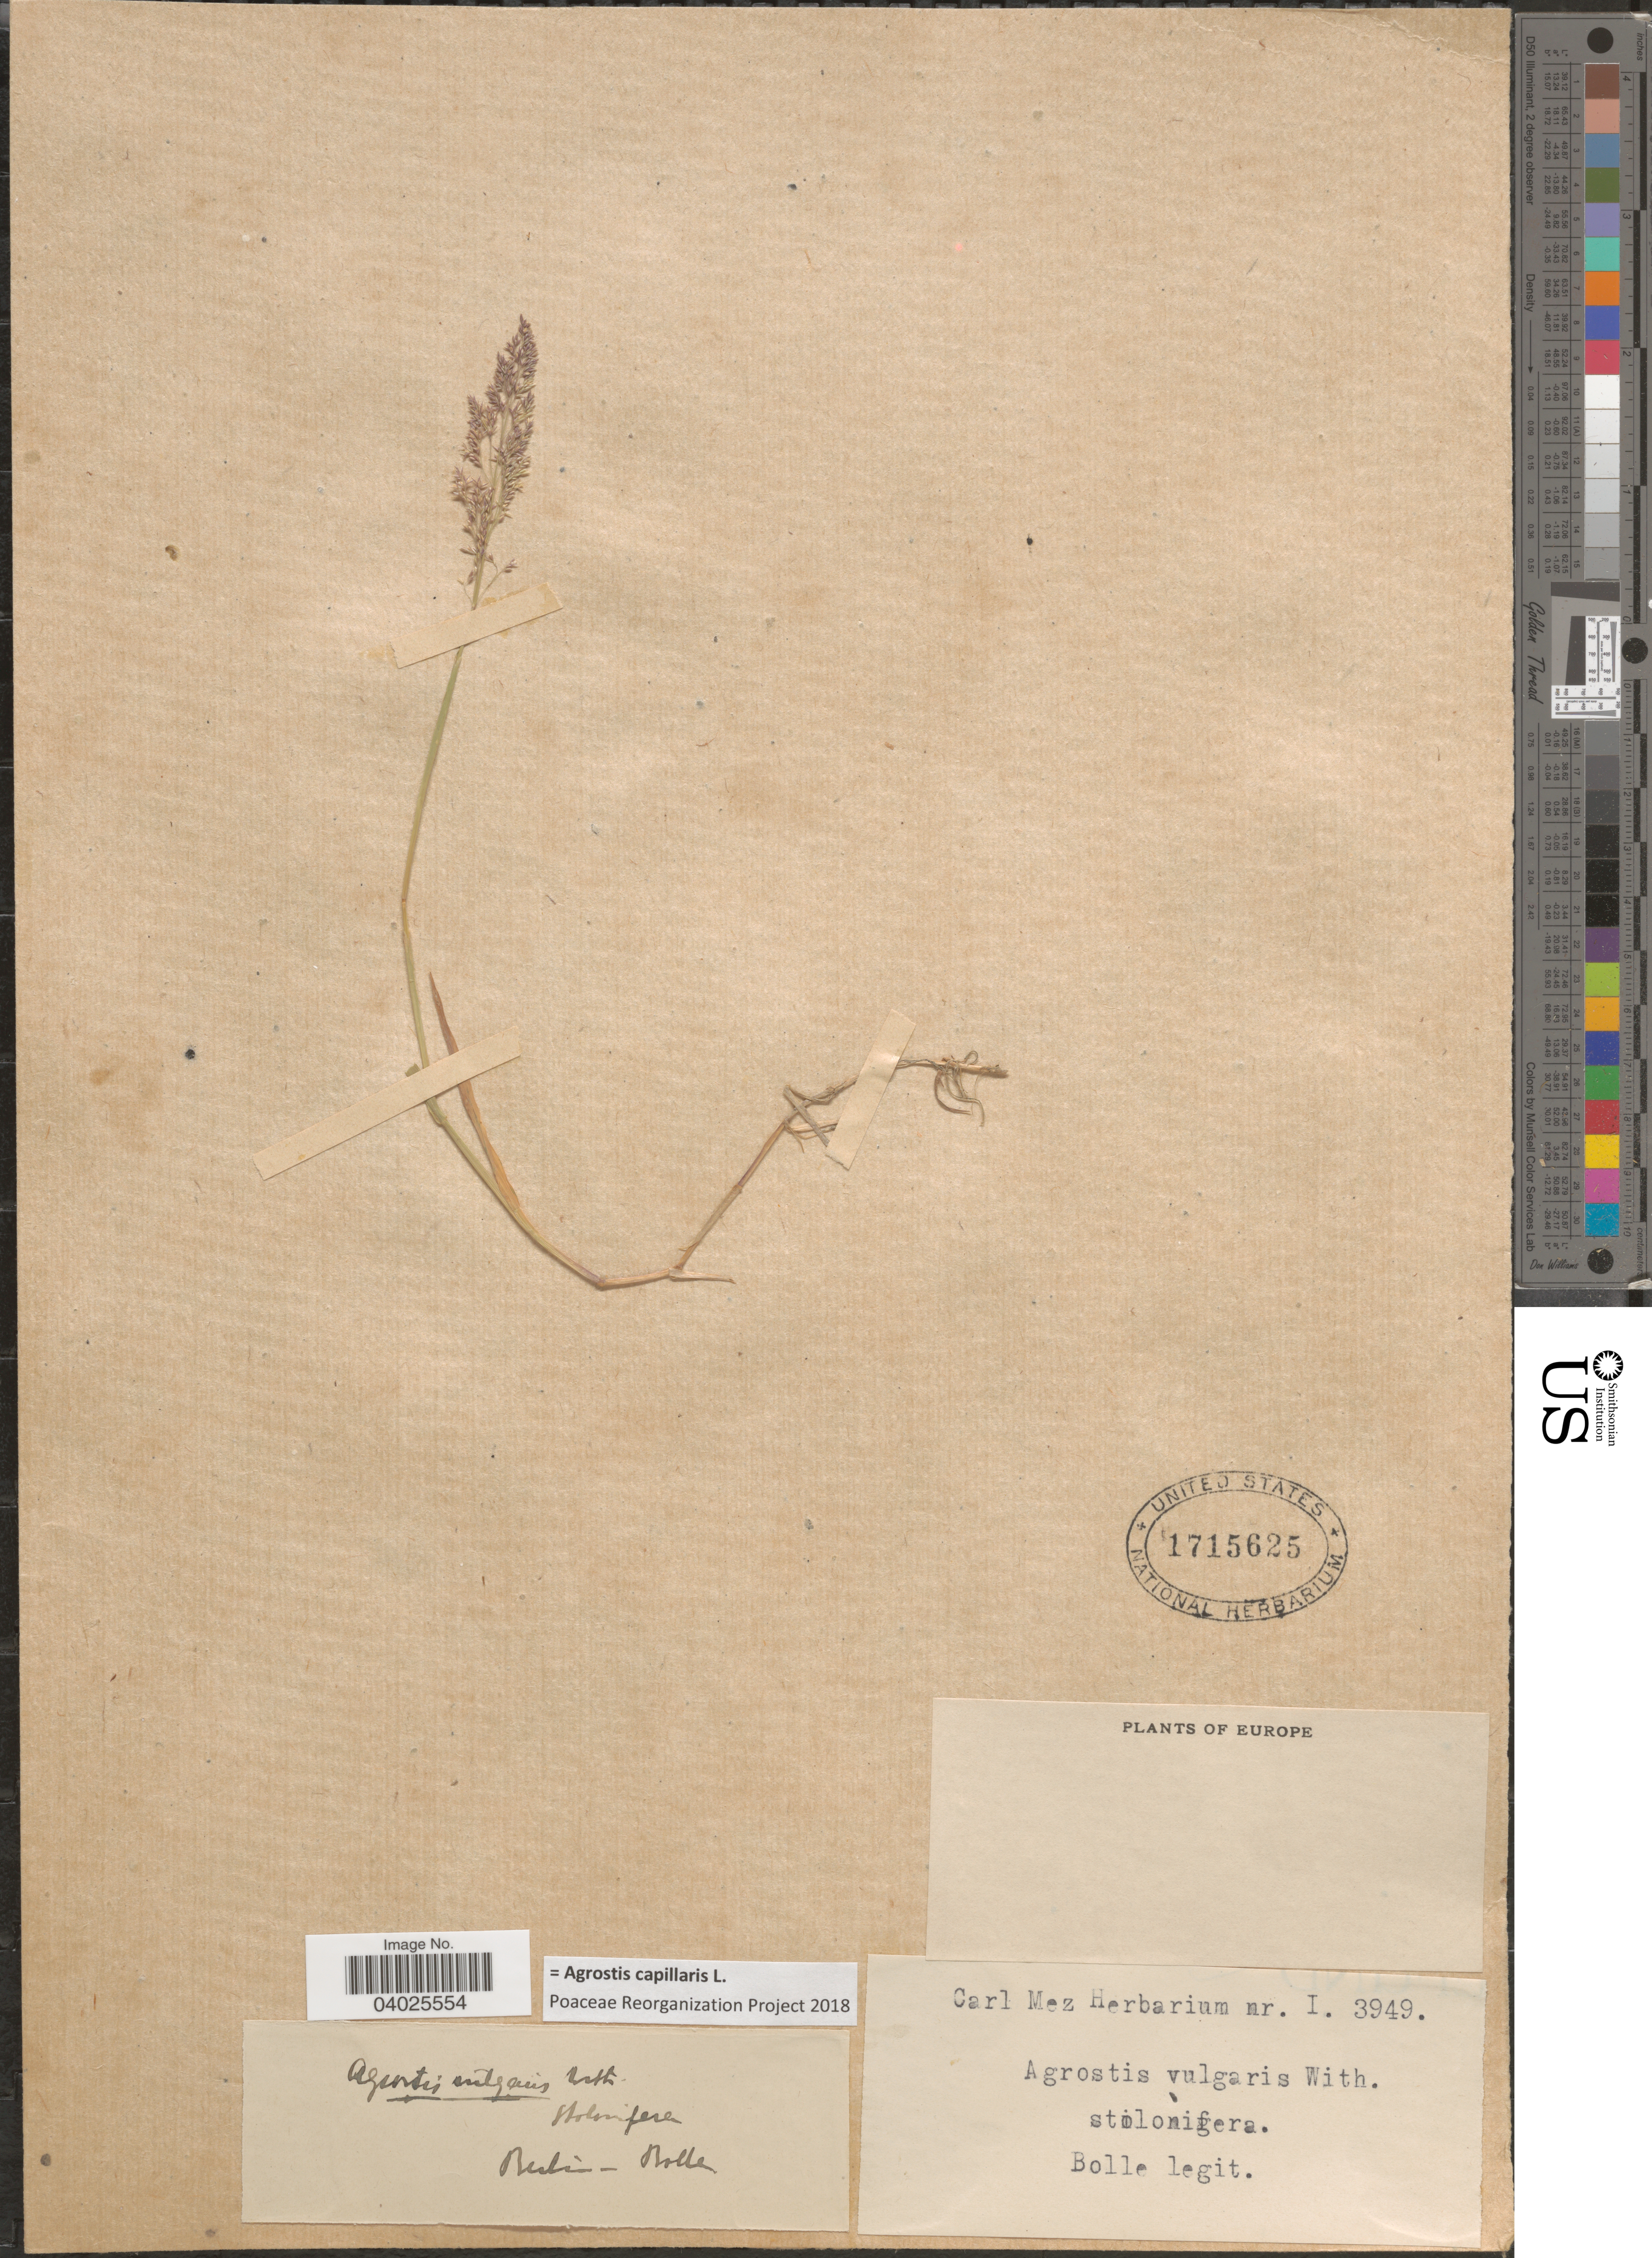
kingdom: Plantae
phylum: Tracheophyta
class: Liliopsida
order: Poales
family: Poaceae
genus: Agrostis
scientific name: Agrostis capillaris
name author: L.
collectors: Bolle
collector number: I. 3949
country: Germany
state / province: Berlin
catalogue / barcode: US 1715625